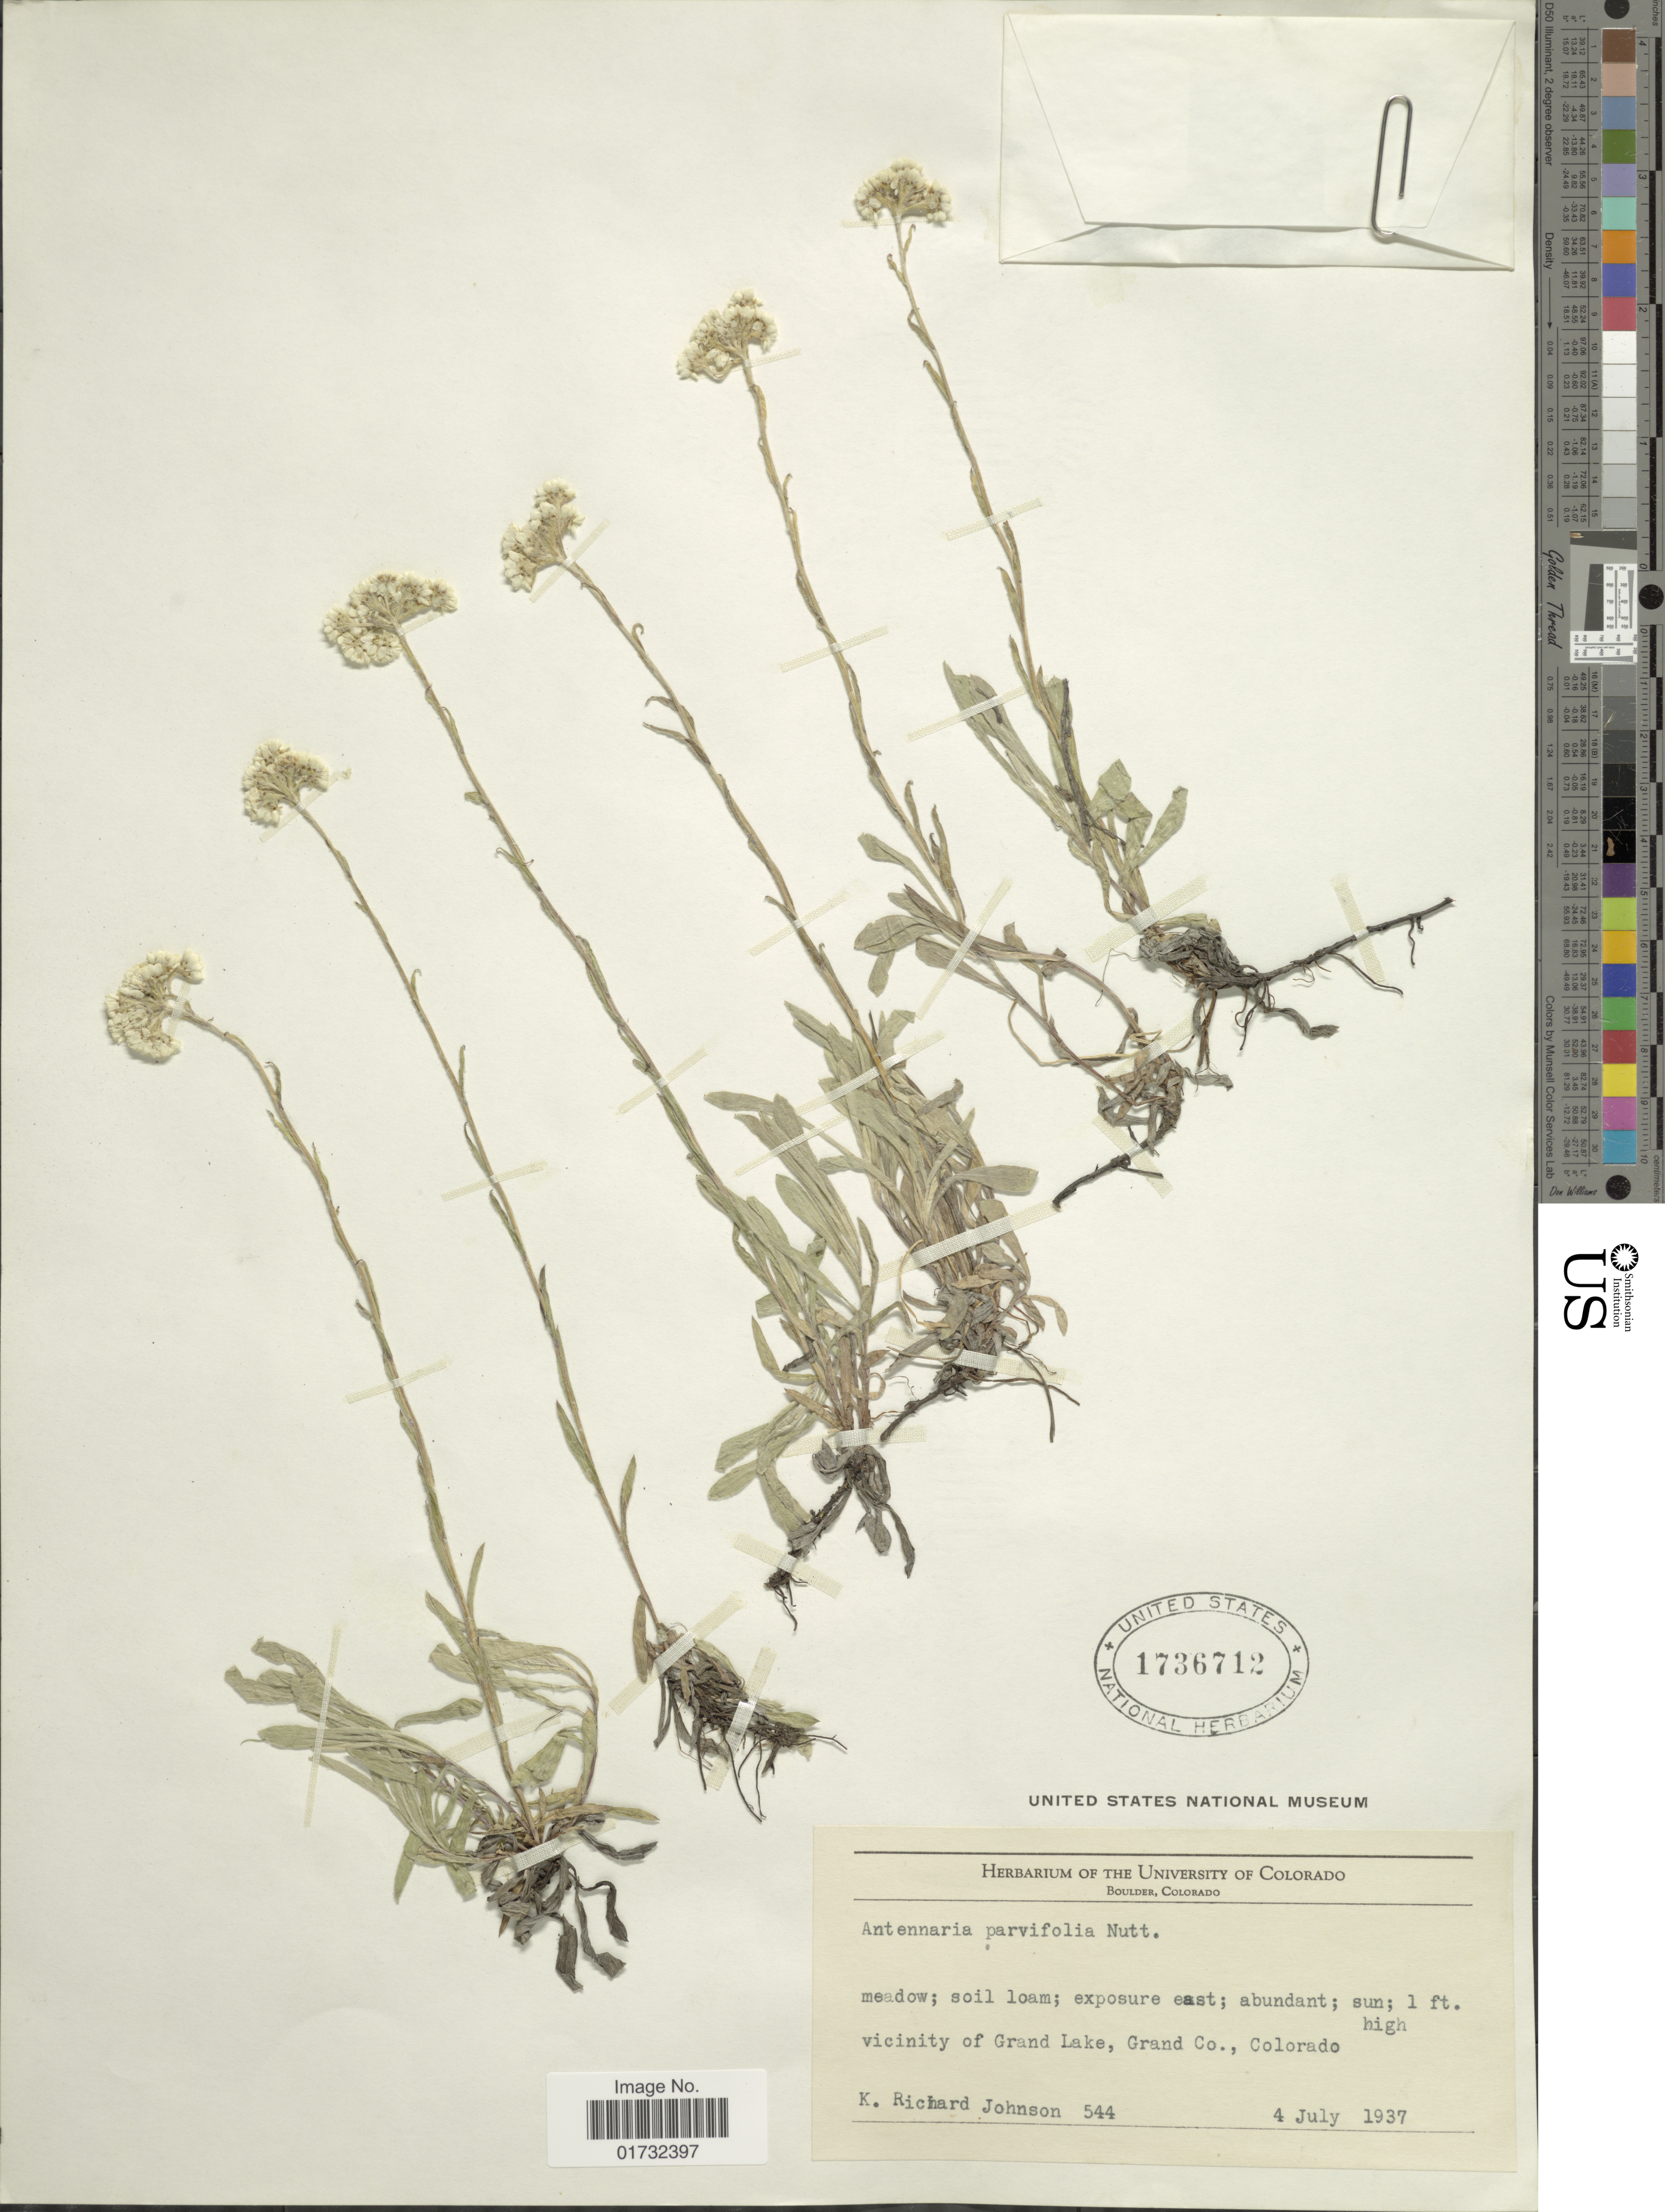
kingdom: Plantae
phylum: Tracheophyta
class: Magnoliopsida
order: Asterales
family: Asteraceae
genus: Antennaria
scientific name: Antennaria parvifolia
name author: Nutt.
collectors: K. Johnson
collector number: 544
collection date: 1937-07-04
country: United States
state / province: Colorado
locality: Vicinity of Grand Lake, Grand Co.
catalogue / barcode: US 1736712